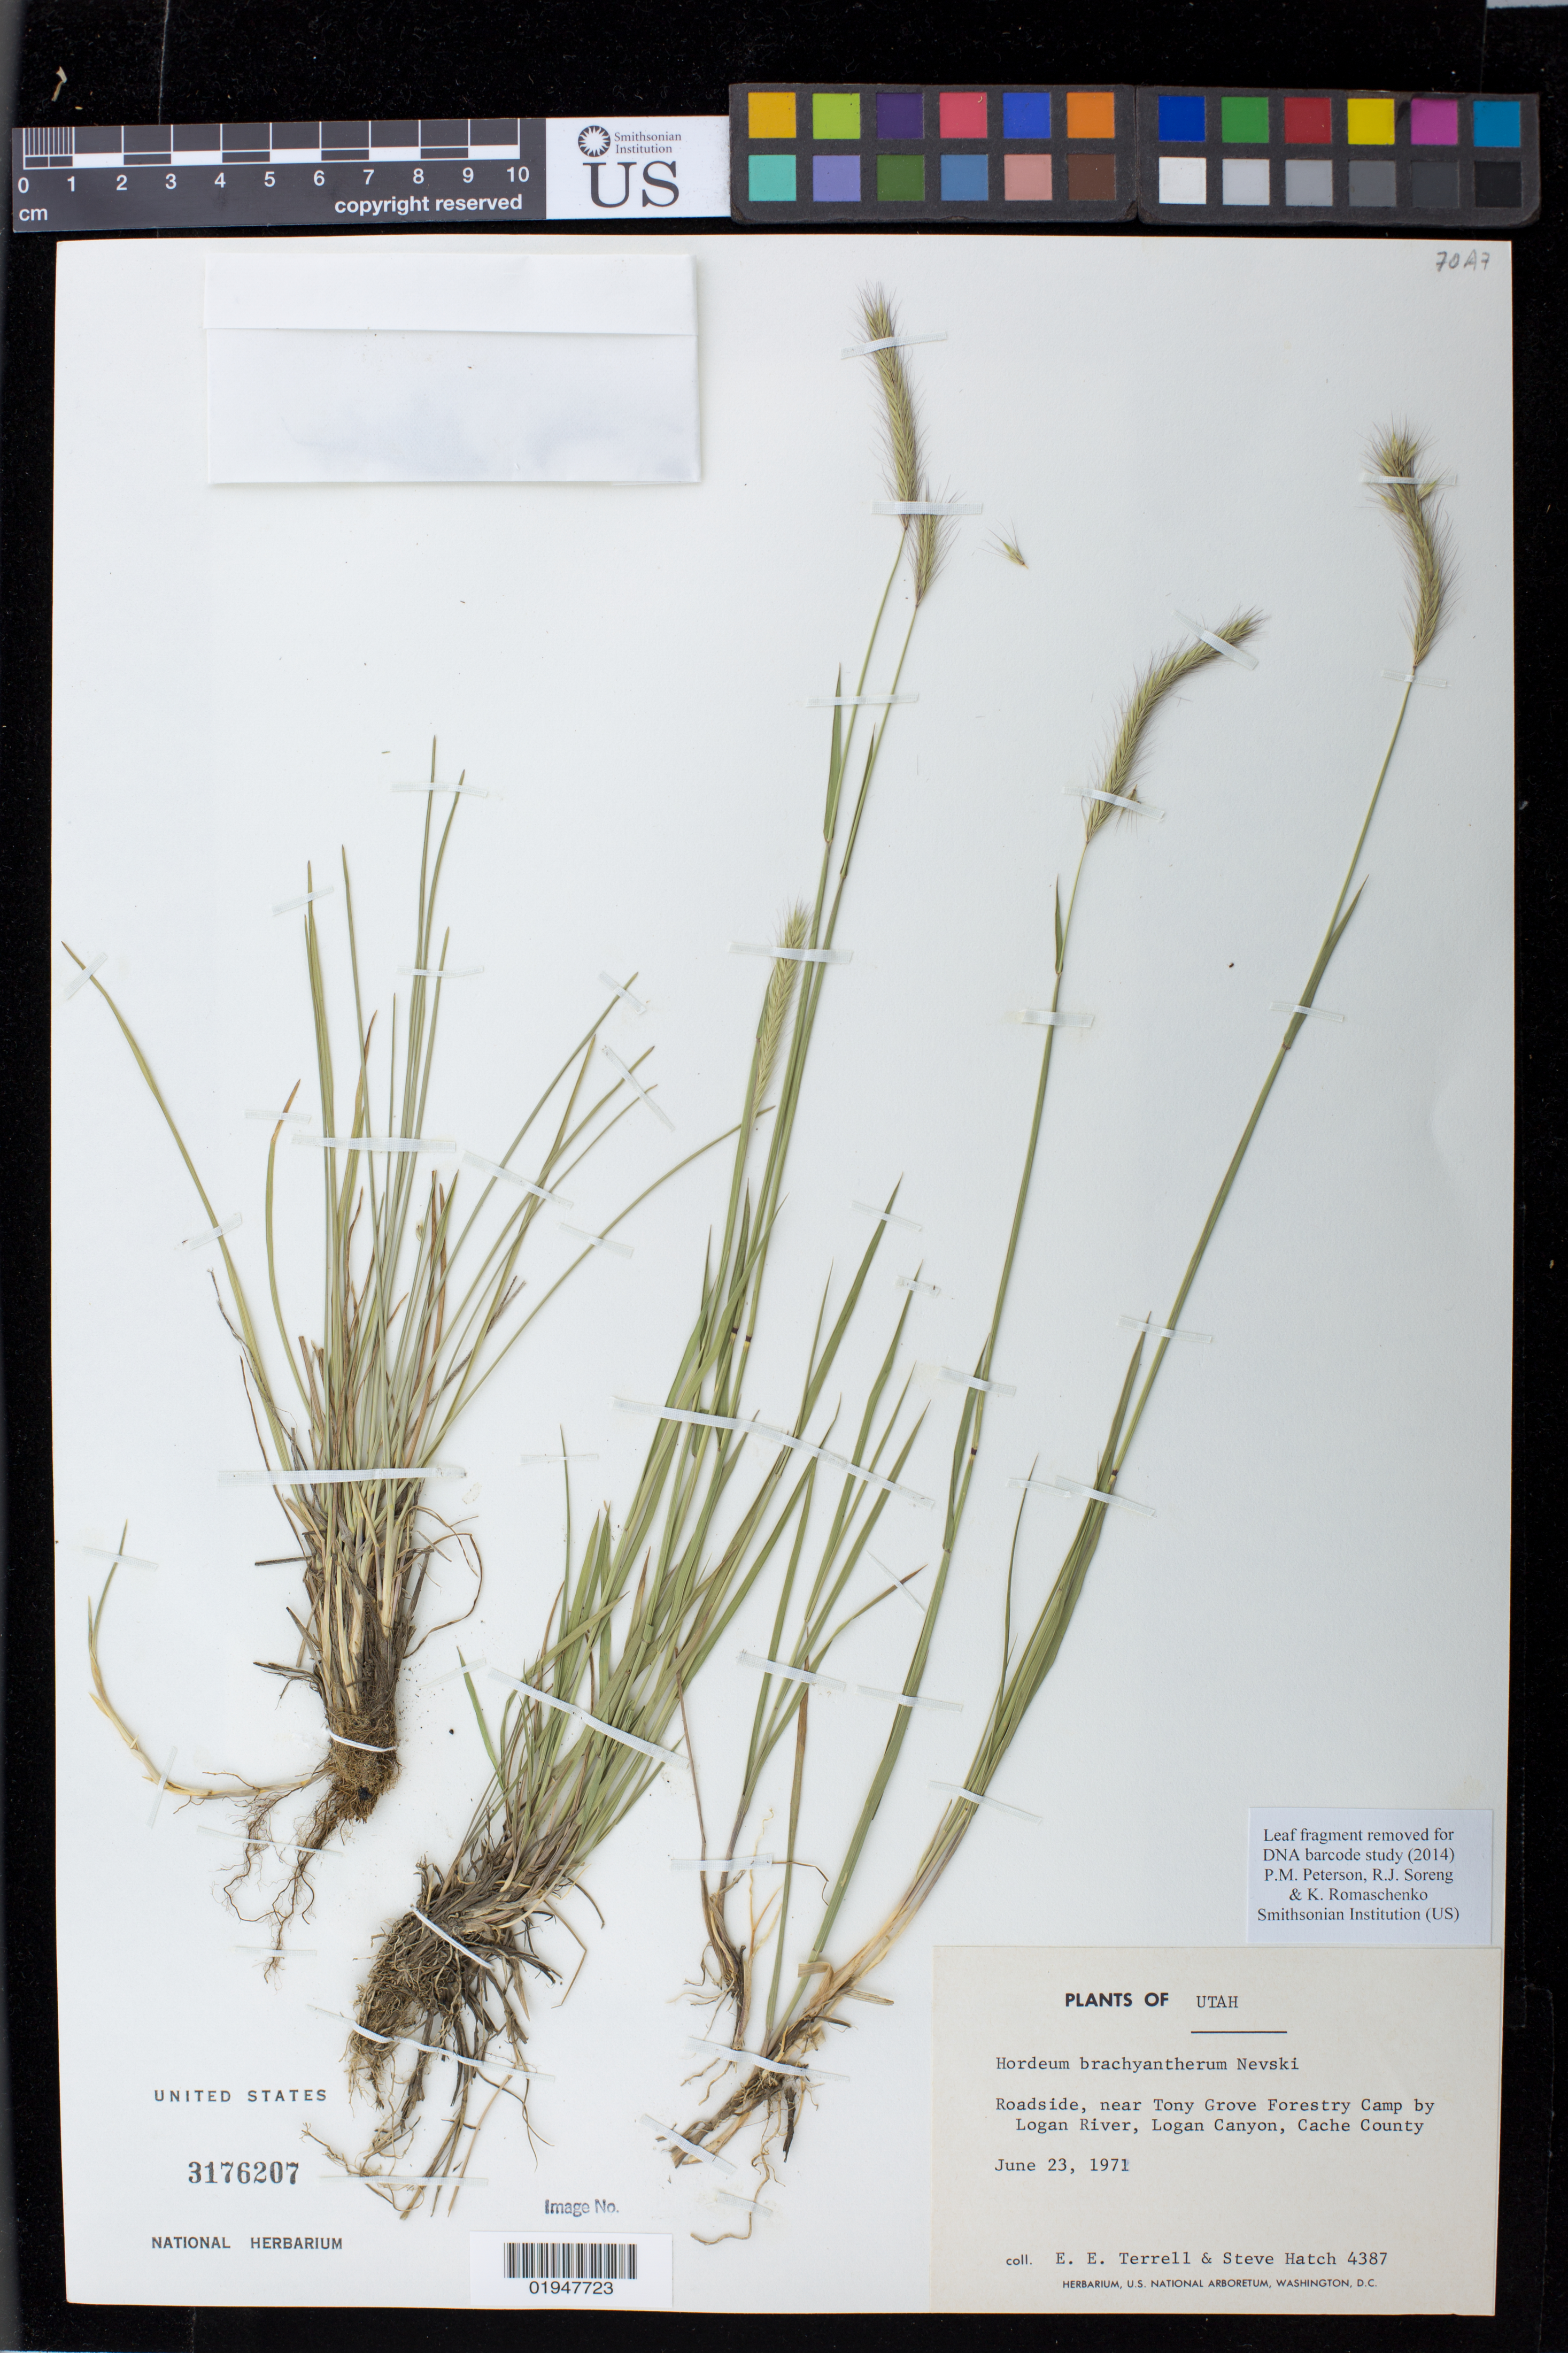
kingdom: Plantae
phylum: Tracheophyta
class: Liliopsida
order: Poales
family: Poaceae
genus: Hordeum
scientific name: Hordeum brachyantherum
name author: Nevski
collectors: E. E. Terrell & S. Hatch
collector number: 4387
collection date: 1971-06-23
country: United States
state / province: Utah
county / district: Cacge County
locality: Roadside, near Tony Grove Forestry Camp by Logan River, Logan Canyon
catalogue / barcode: US 3176207